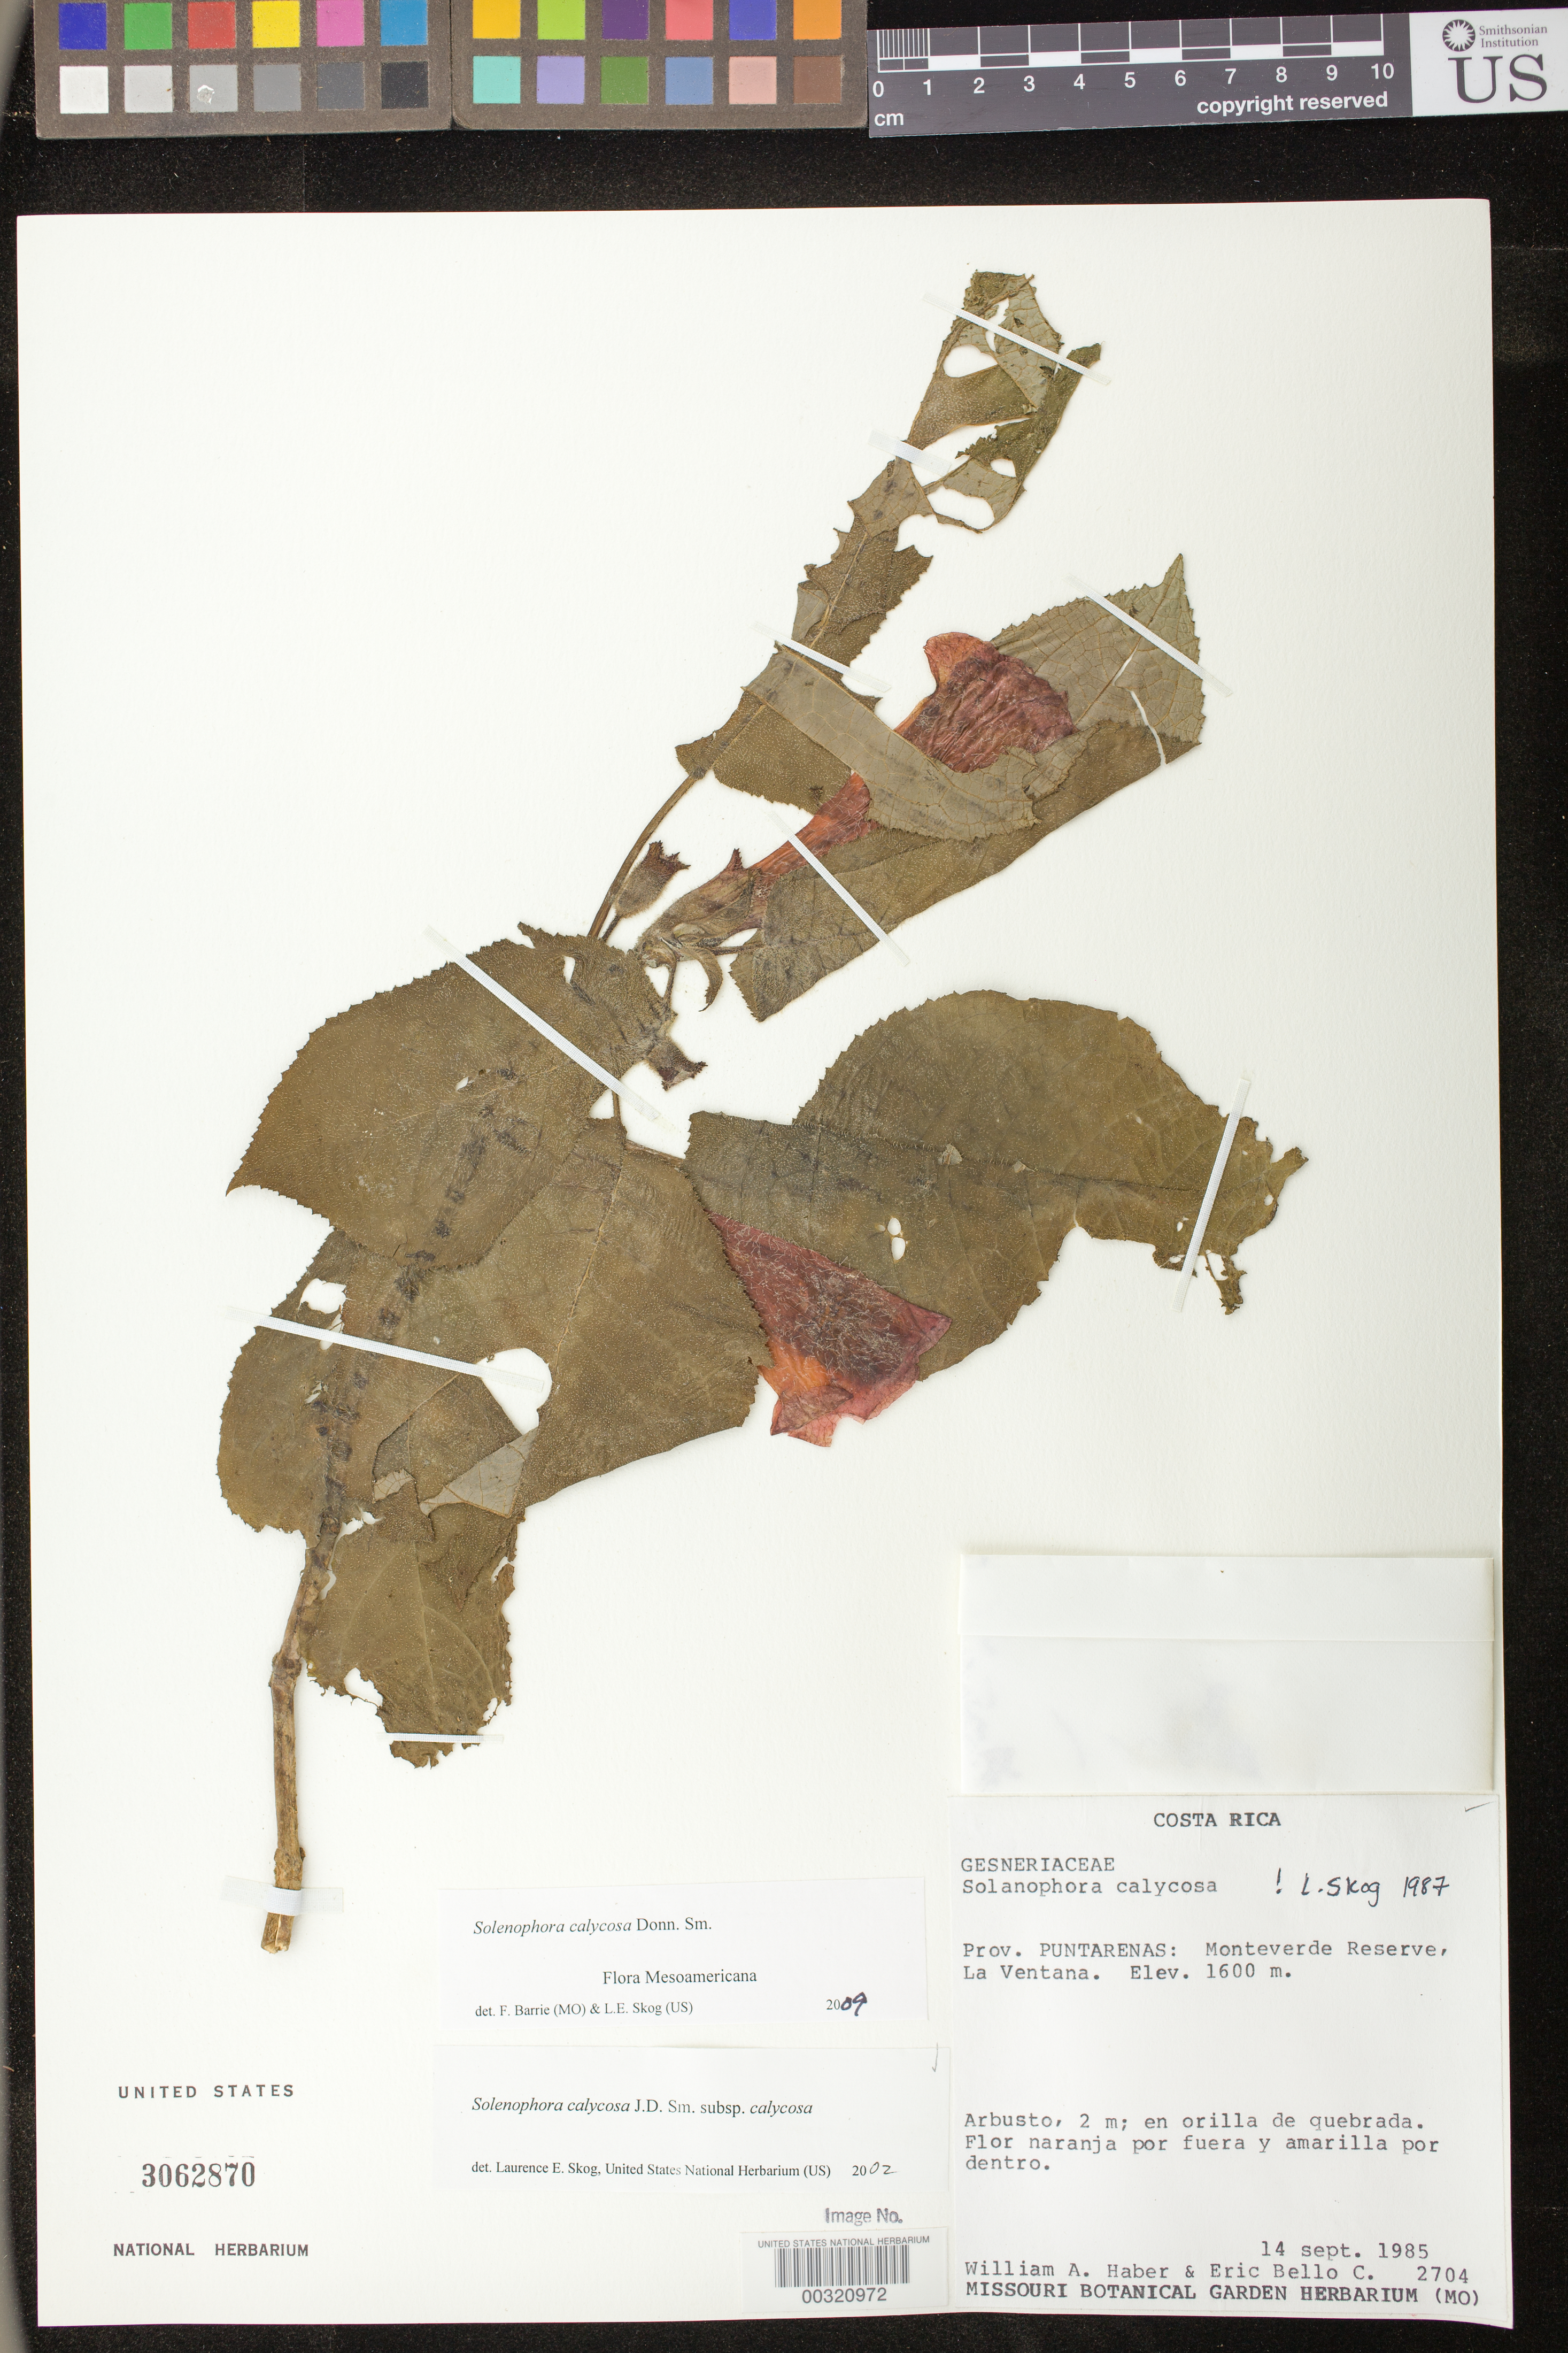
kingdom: Plantae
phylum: Tracheophyta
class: Magnoliopsida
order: Lamiales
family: Gesneriaceae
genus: Solenophora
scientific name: Solenophora calycosa Donn. Sm. subsp. calycosa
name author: (Donn. Sm.) Donn. Sm.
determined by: Skog, Laurence E.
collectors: W. A. Haber & E. Bello C.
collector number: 2704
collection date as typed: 14 Sep 1985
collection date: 1985-09-14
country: Costa Rica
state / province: Puntarenas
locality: Monteverde Reserve, La Ventana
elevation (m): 1600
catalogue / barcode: US 3062870